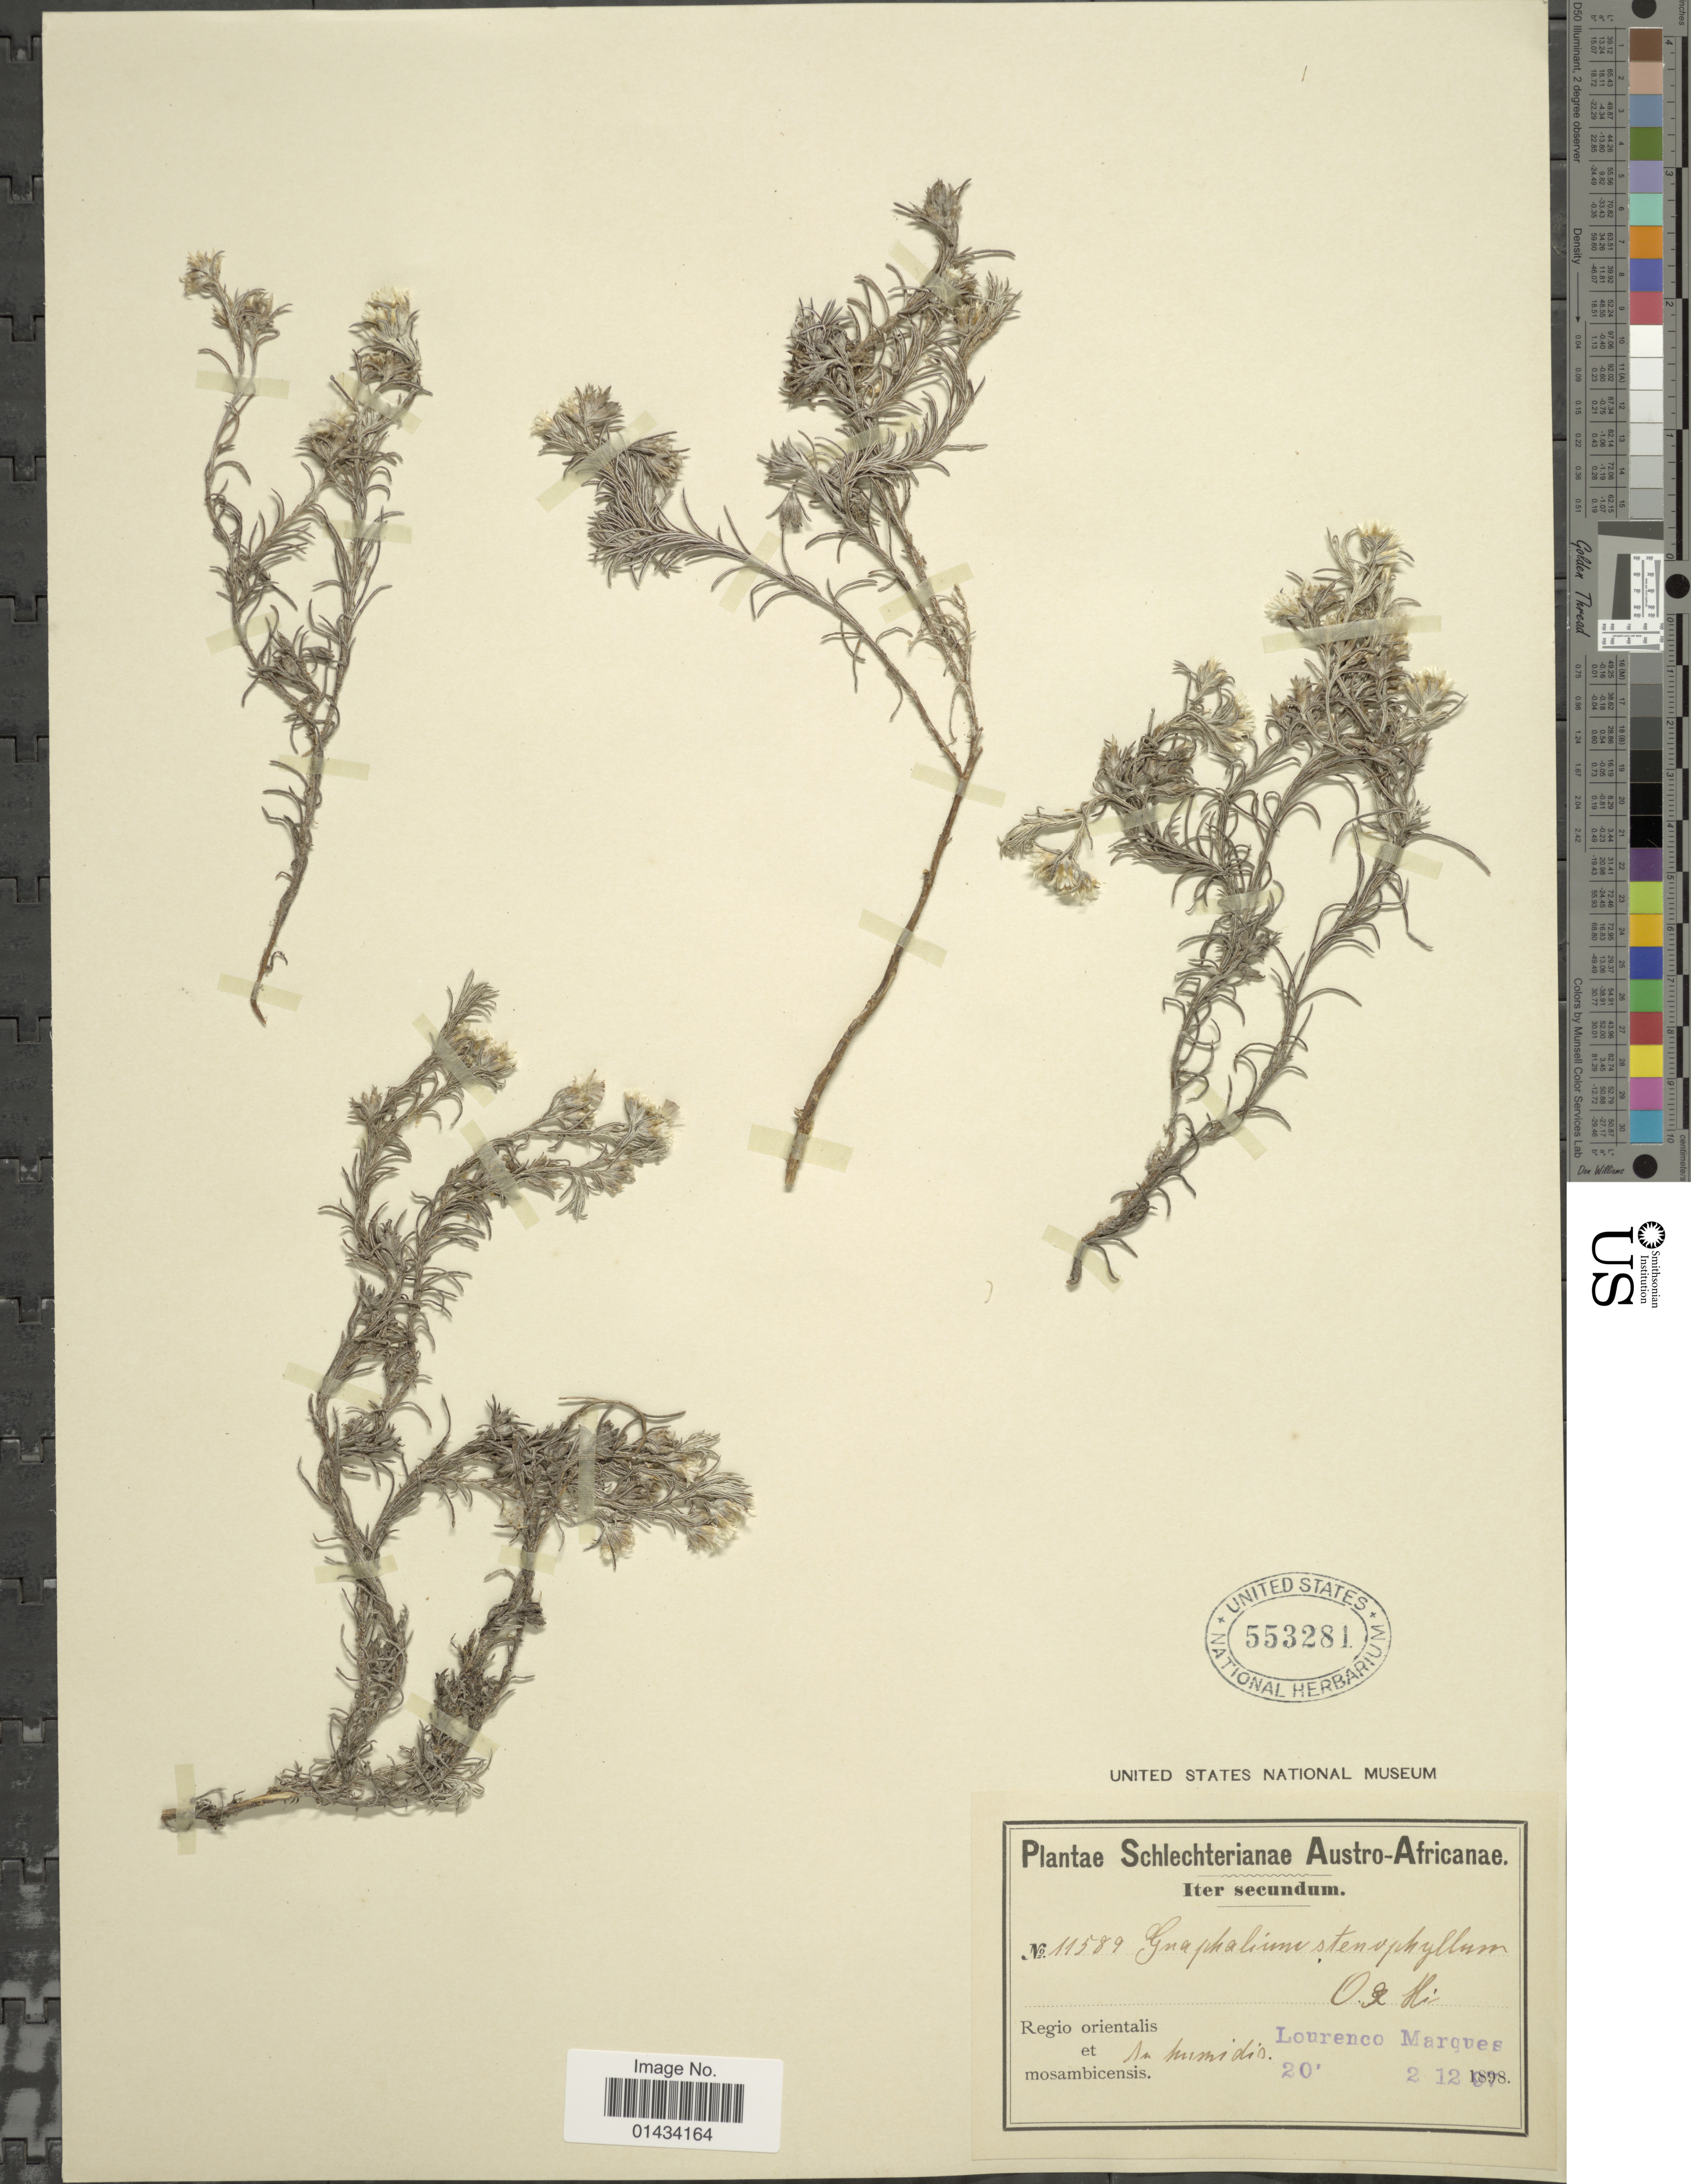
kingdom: Plantae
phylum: Tracheophyta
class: Magnoliopsida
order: Asterales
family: Asteraceae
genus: Helichrysopsis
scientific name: Helichrysopsis septentrionalis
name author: (Vatke) Hilliard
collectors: Schlechter, --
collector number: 11589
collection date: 1897-12-02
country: Mozambique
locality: Austro-Africanae, Regio orientalis et mosambicensis in humidis, Lourenco Marques, in humidis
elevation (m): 6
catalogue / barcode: US 553281